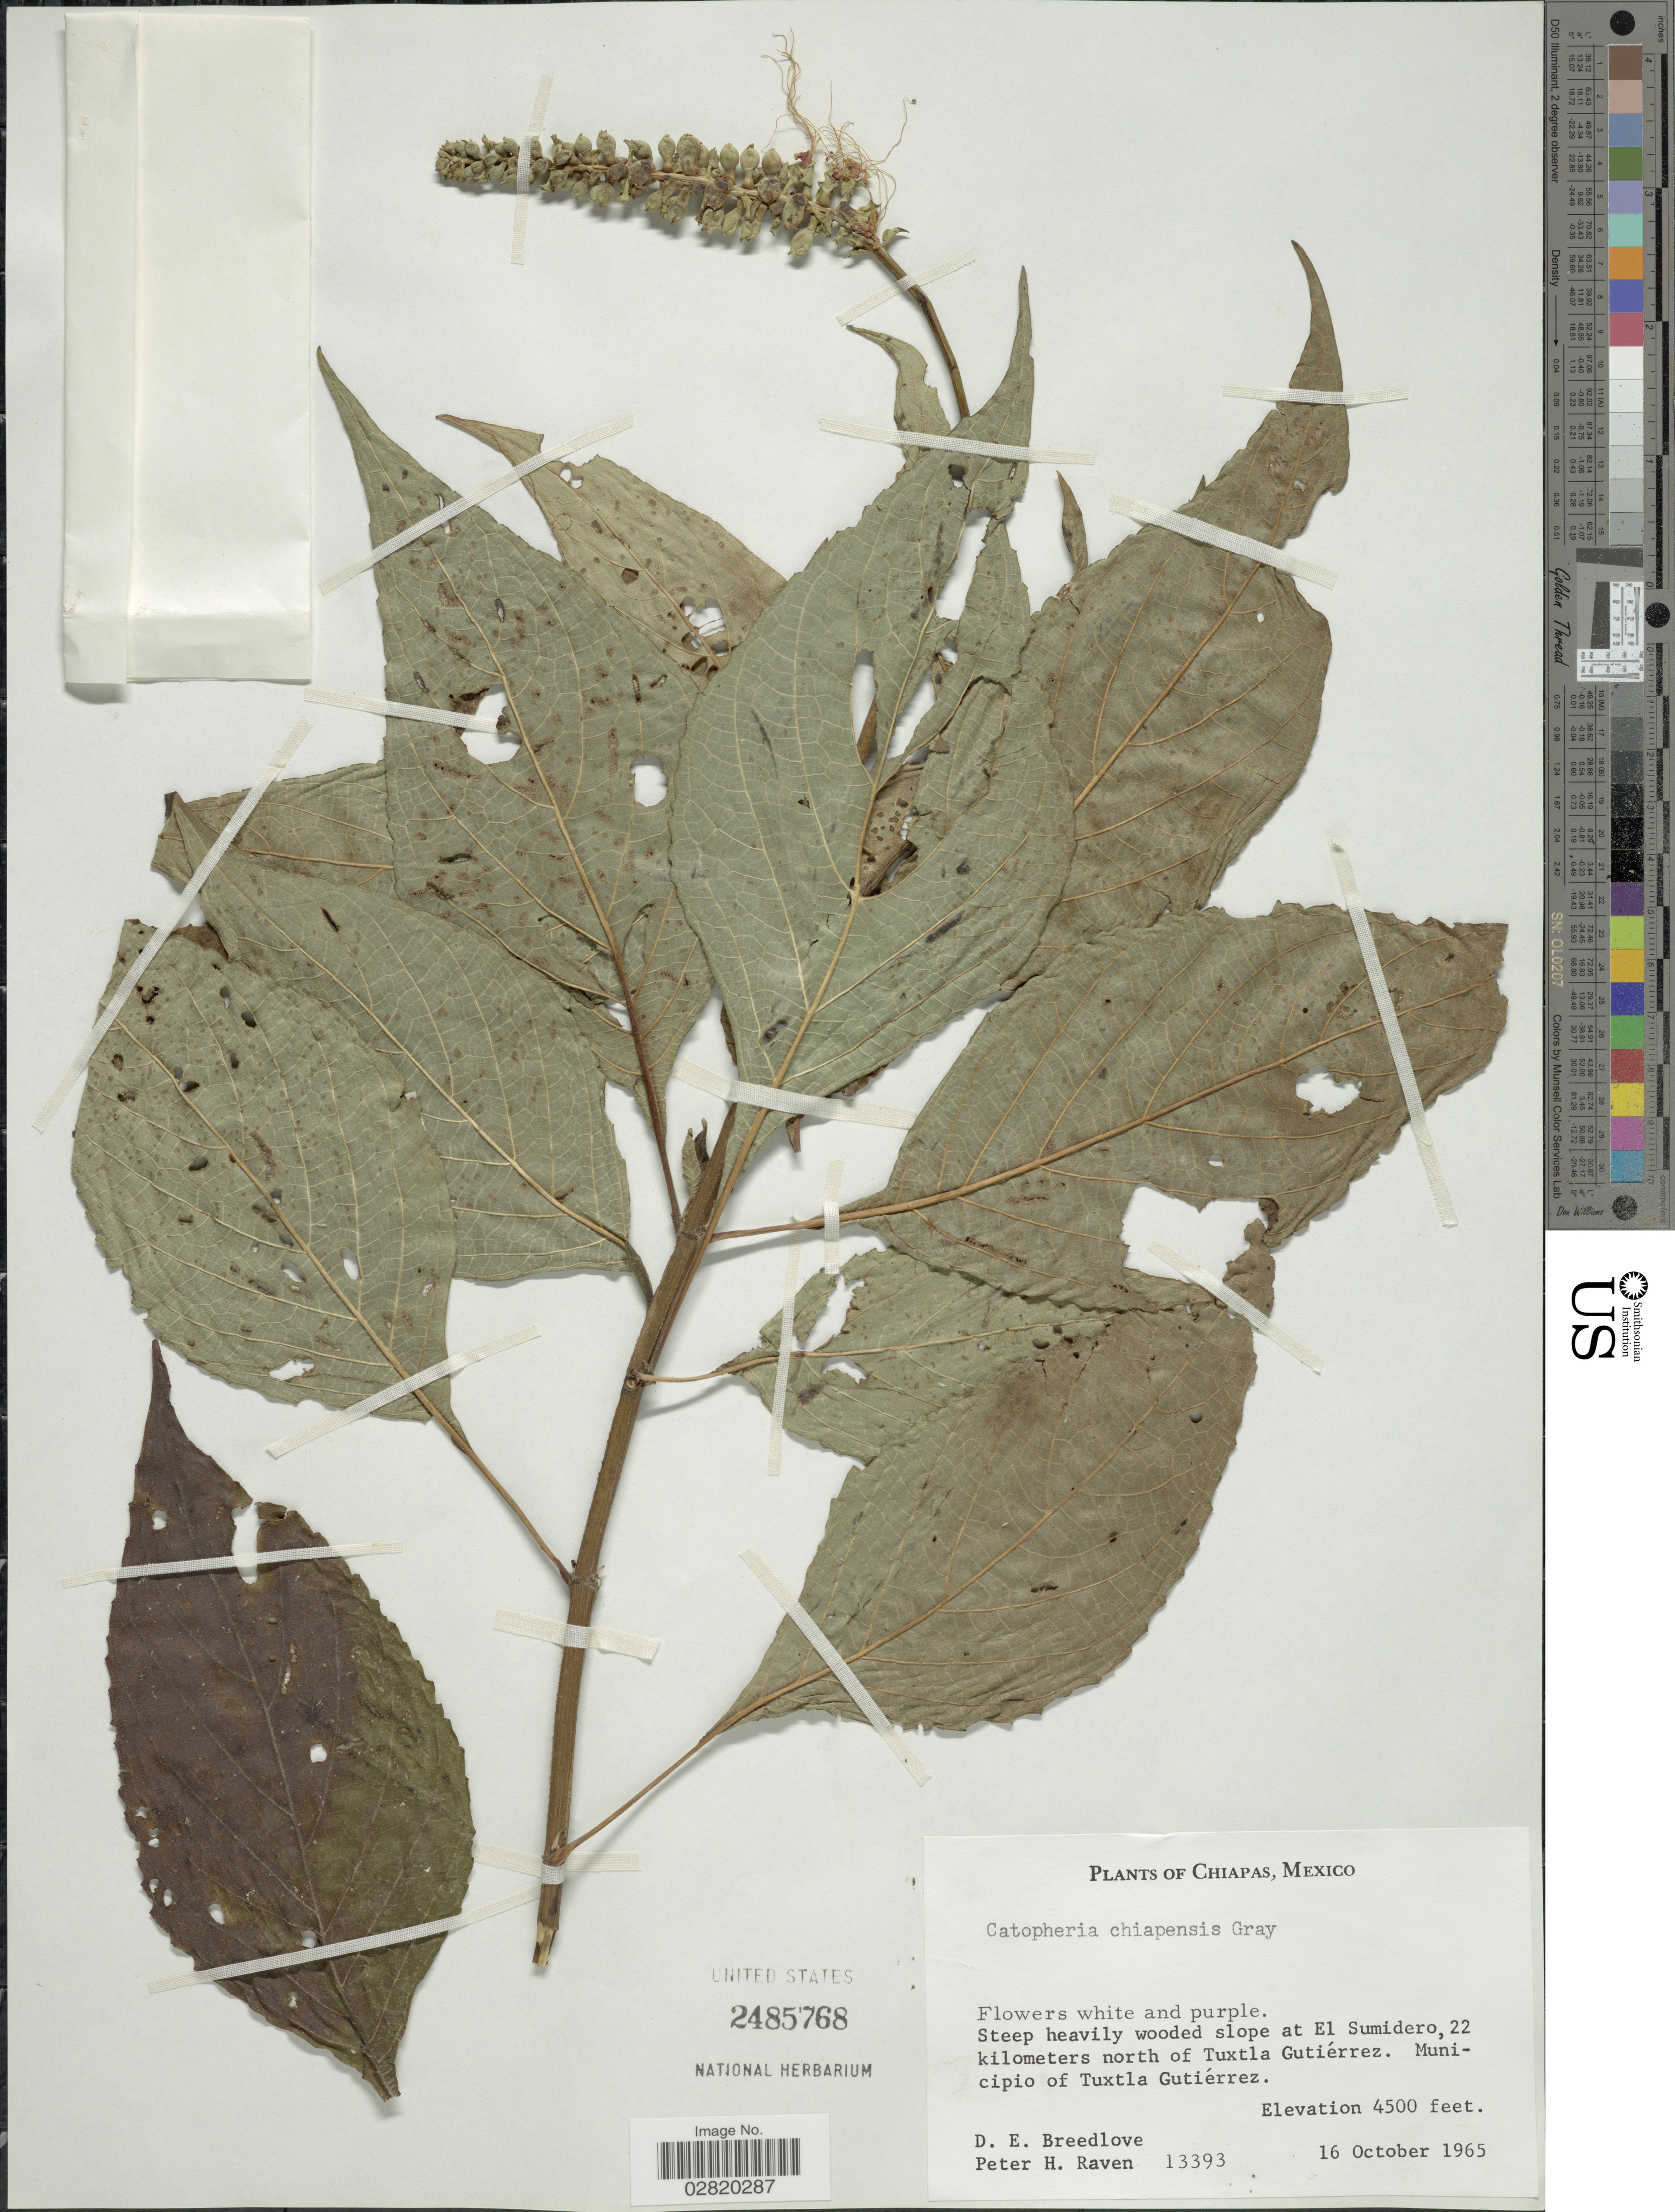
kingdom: Plantae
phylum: Tracheophyta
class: Magnoliopsida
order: Lamiales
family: Lamiaceae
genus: Catoferia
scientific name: Catoferia chiapensis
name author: A. Gray ex Benth.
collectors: D. E. Breedlove & P. Raven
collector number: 13393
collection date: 1965-10-16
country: Mexico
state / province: Chiapas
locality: Steep heavily wooded slope at El Sumidero, 22 kilometers north of Tuxtla Gutiérrez. Municipio of Tuxtla Gutiérrez.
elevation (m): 1372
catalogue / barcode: US 2485768